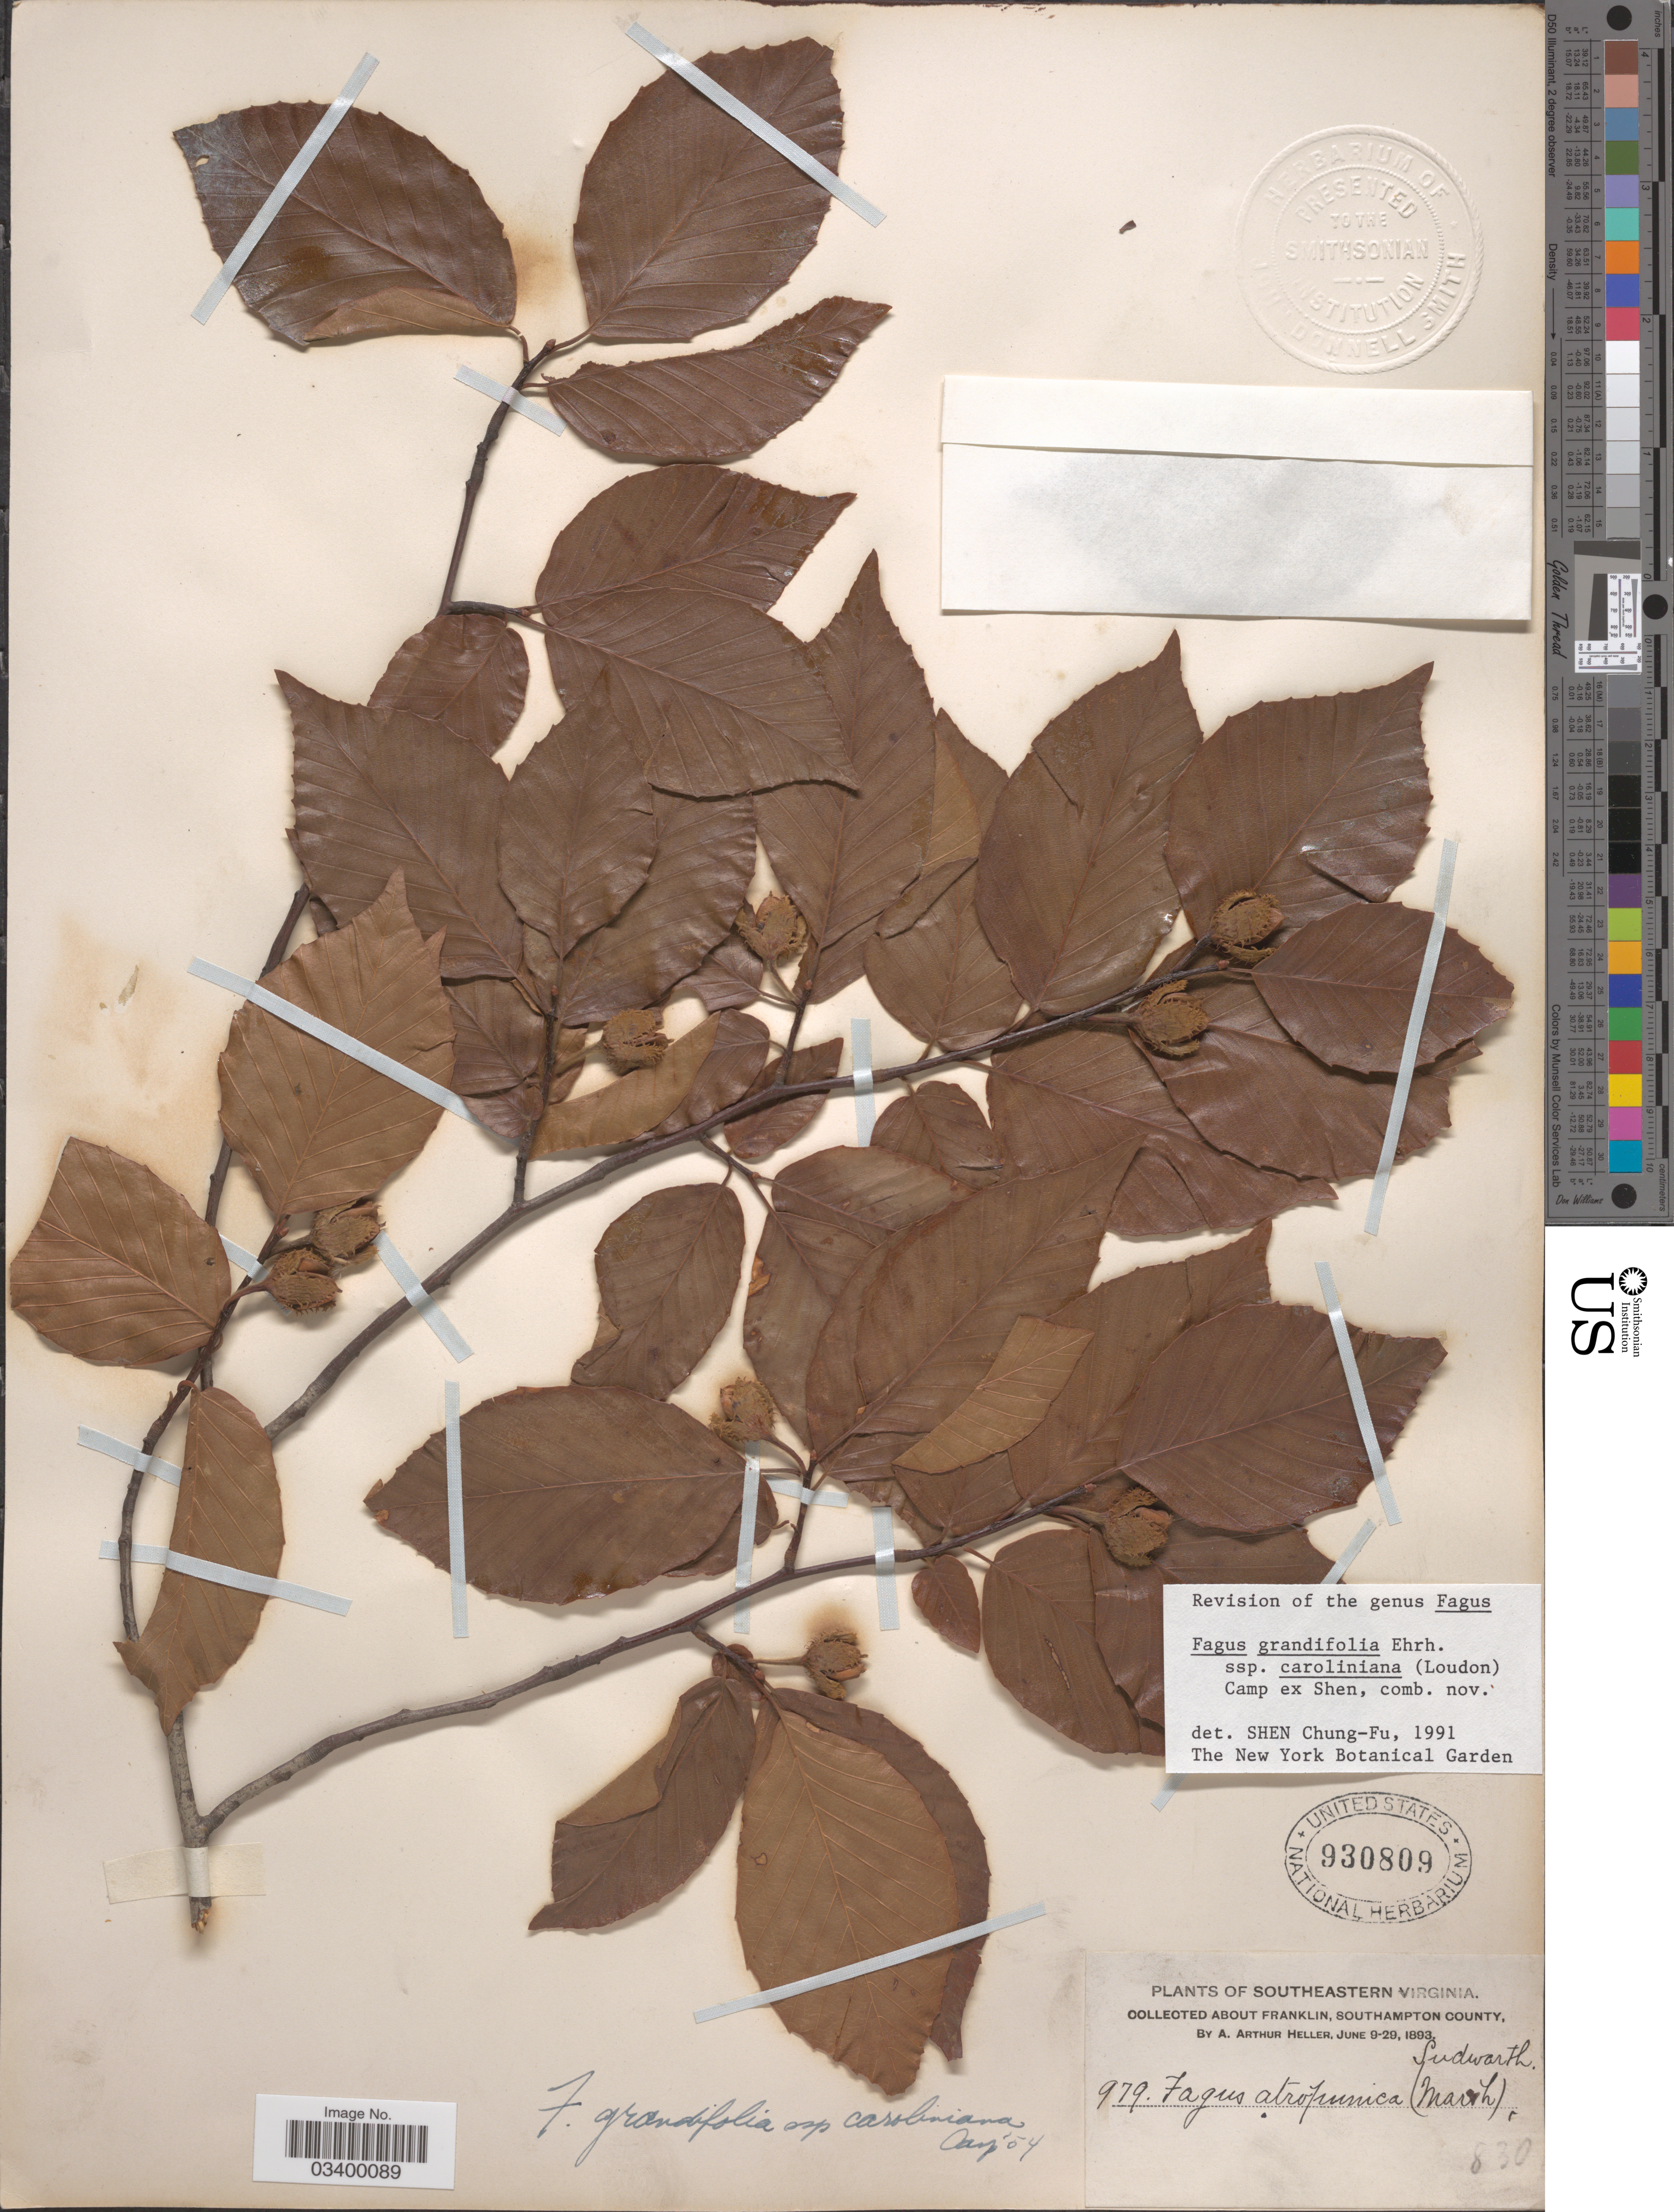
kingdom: Plantae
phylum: Tracheophyta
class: Magnoliopsida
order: Fagales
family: Fagaceae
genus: Fagus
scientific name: Fagus grandifolia subsp. caroliniana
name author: (Loudon) Fernald & Rehder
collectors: A. A. Heller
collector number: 979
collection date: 1893-06-09/1893-06-29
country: United States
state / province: Virginia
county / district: Southampton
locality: Southeastern Virginia. About Franklin, Southampton County.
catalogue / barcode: US 930809